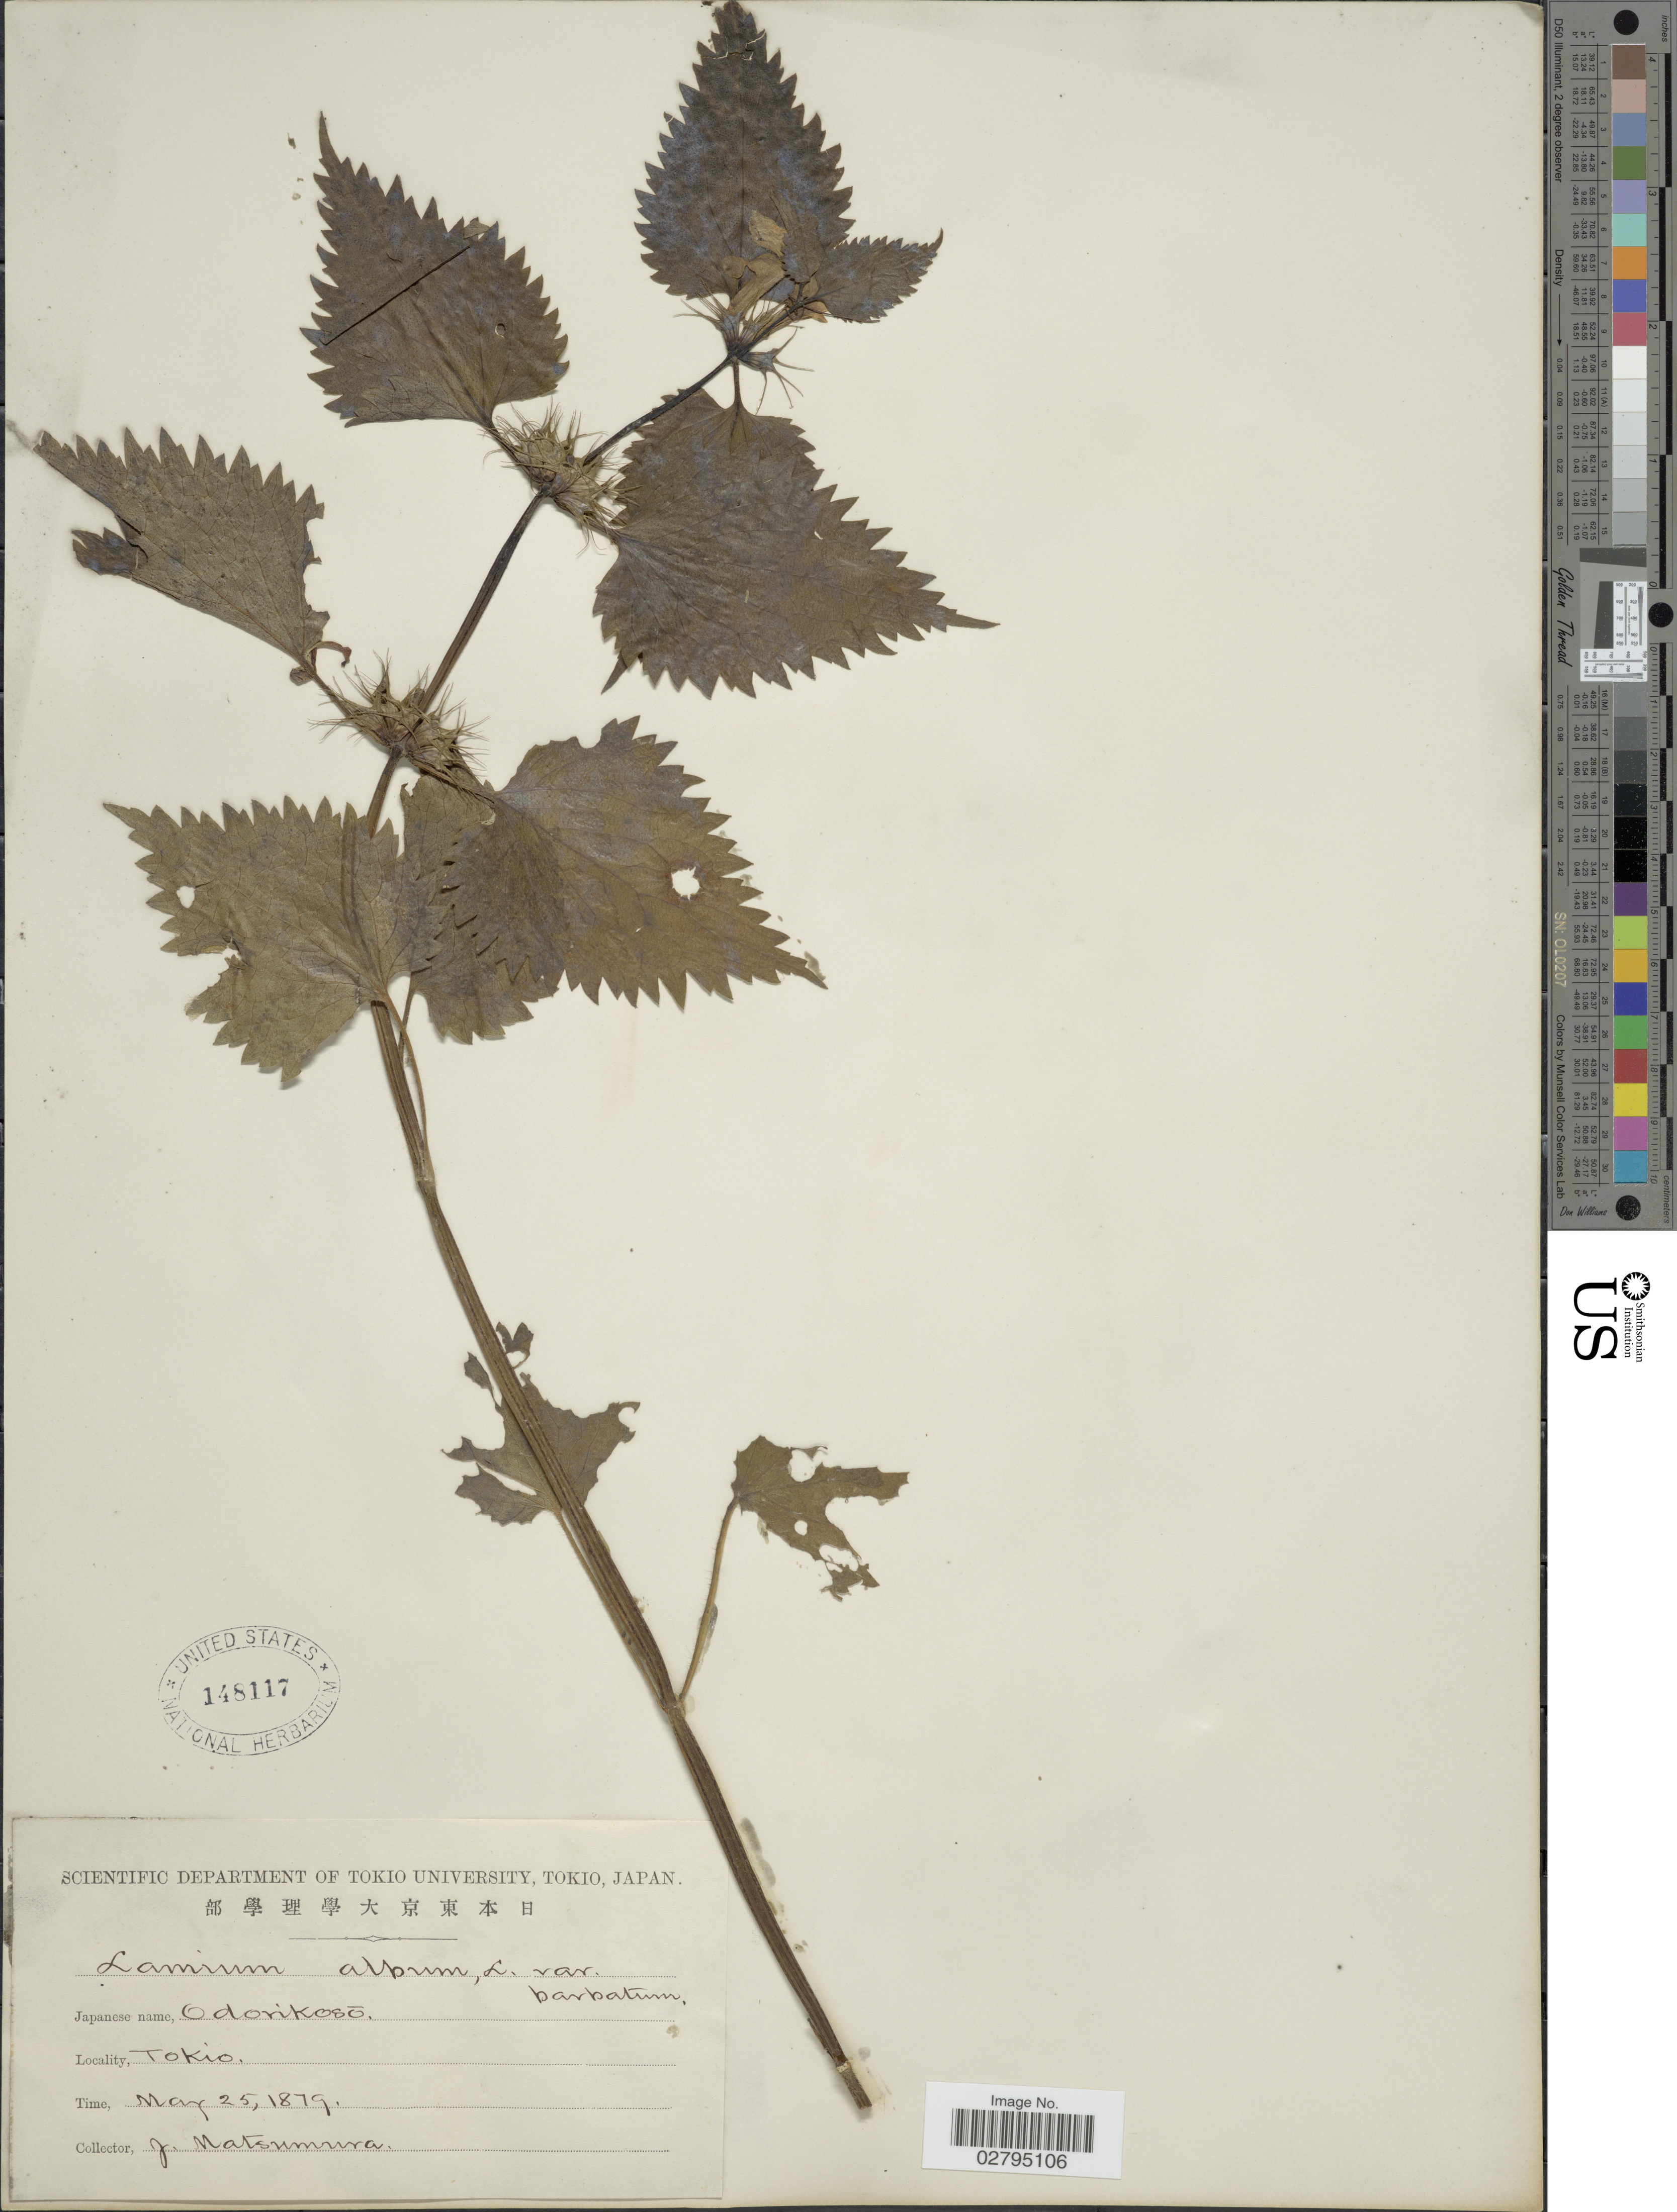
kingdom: Plantae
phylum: Tracheophyta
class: Magnoliopsida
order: Lamiales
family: Lamiaceae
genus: Lamium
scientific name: Lamium album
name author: L.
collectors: J. Matsumura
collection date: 1879-05-25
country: Japan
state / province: Tokyo, Federal City of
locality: Tokio.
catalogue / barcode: US 148117